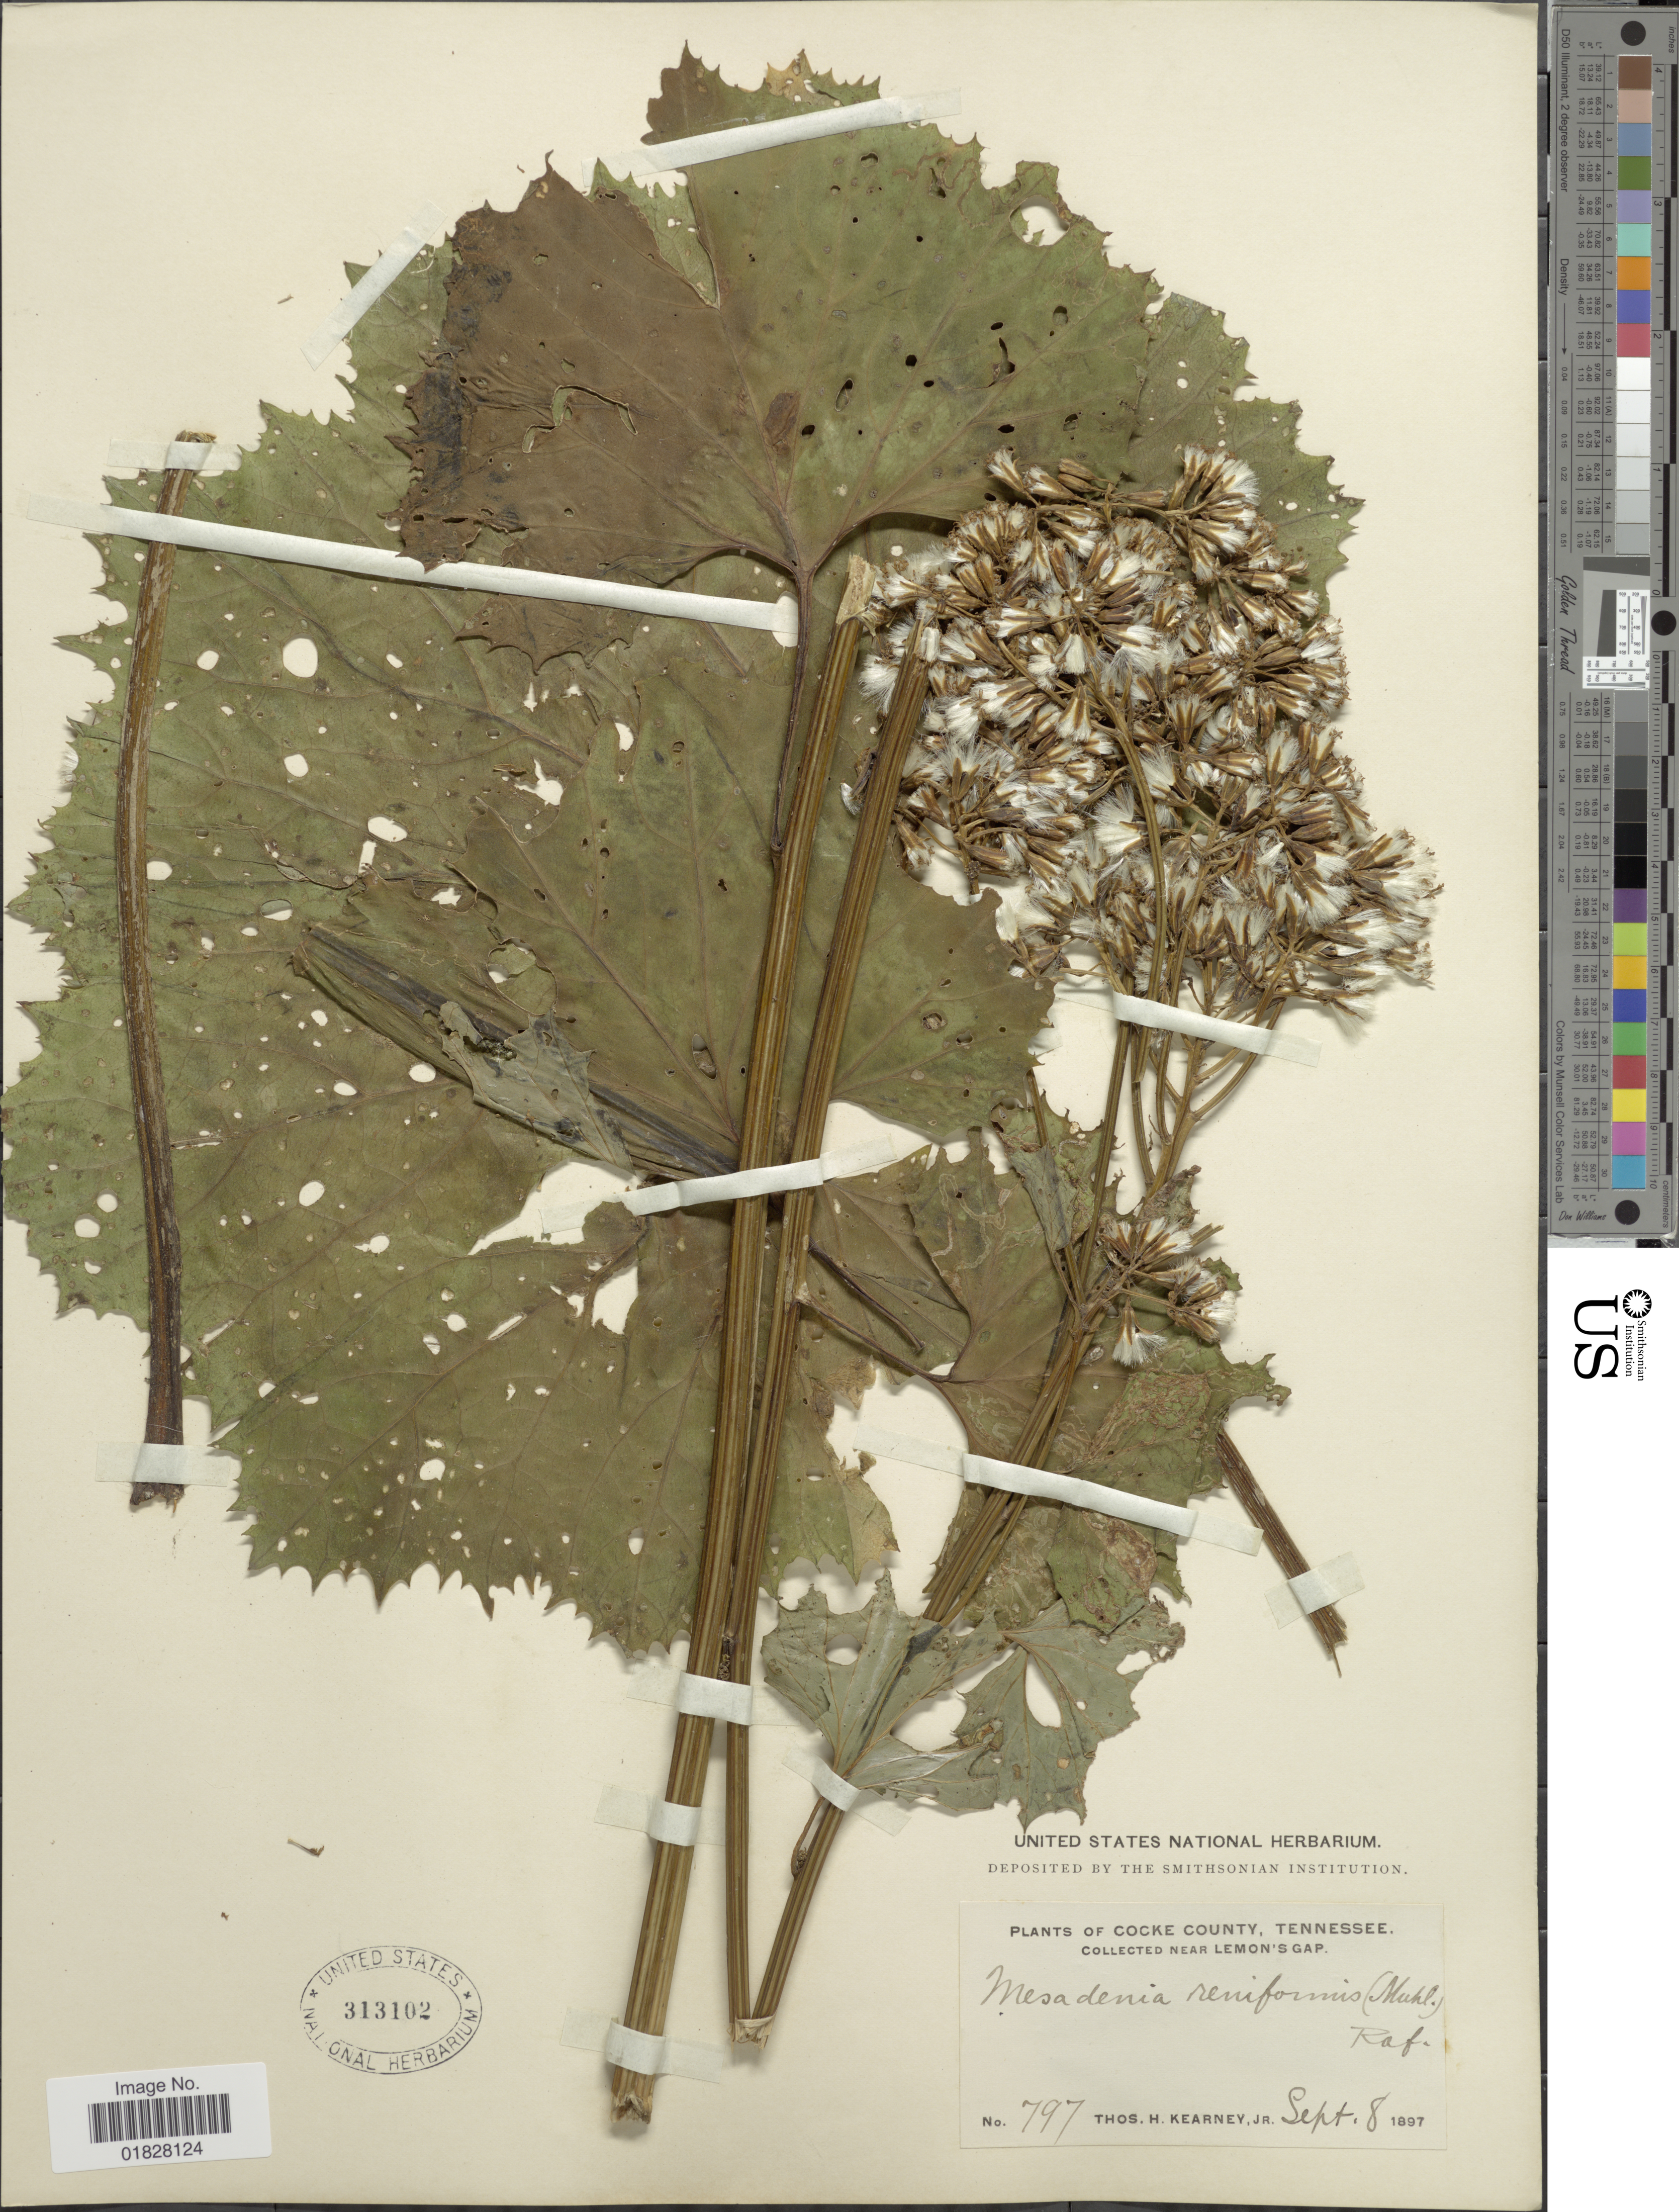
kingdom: Plantae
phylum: Tracheophyta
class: Magnoliopsida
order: Asterales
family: Asteraceae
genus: Arnoglossum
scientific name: Arnoglossum reniforme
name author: (Hook.) H. Rob.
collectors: T. H. Kearney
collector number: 797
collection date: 1897-09-08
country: United States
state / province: Tennessee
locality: Cocke County, Tennessee. Near Lemon's Gap.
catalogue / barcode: US 313102